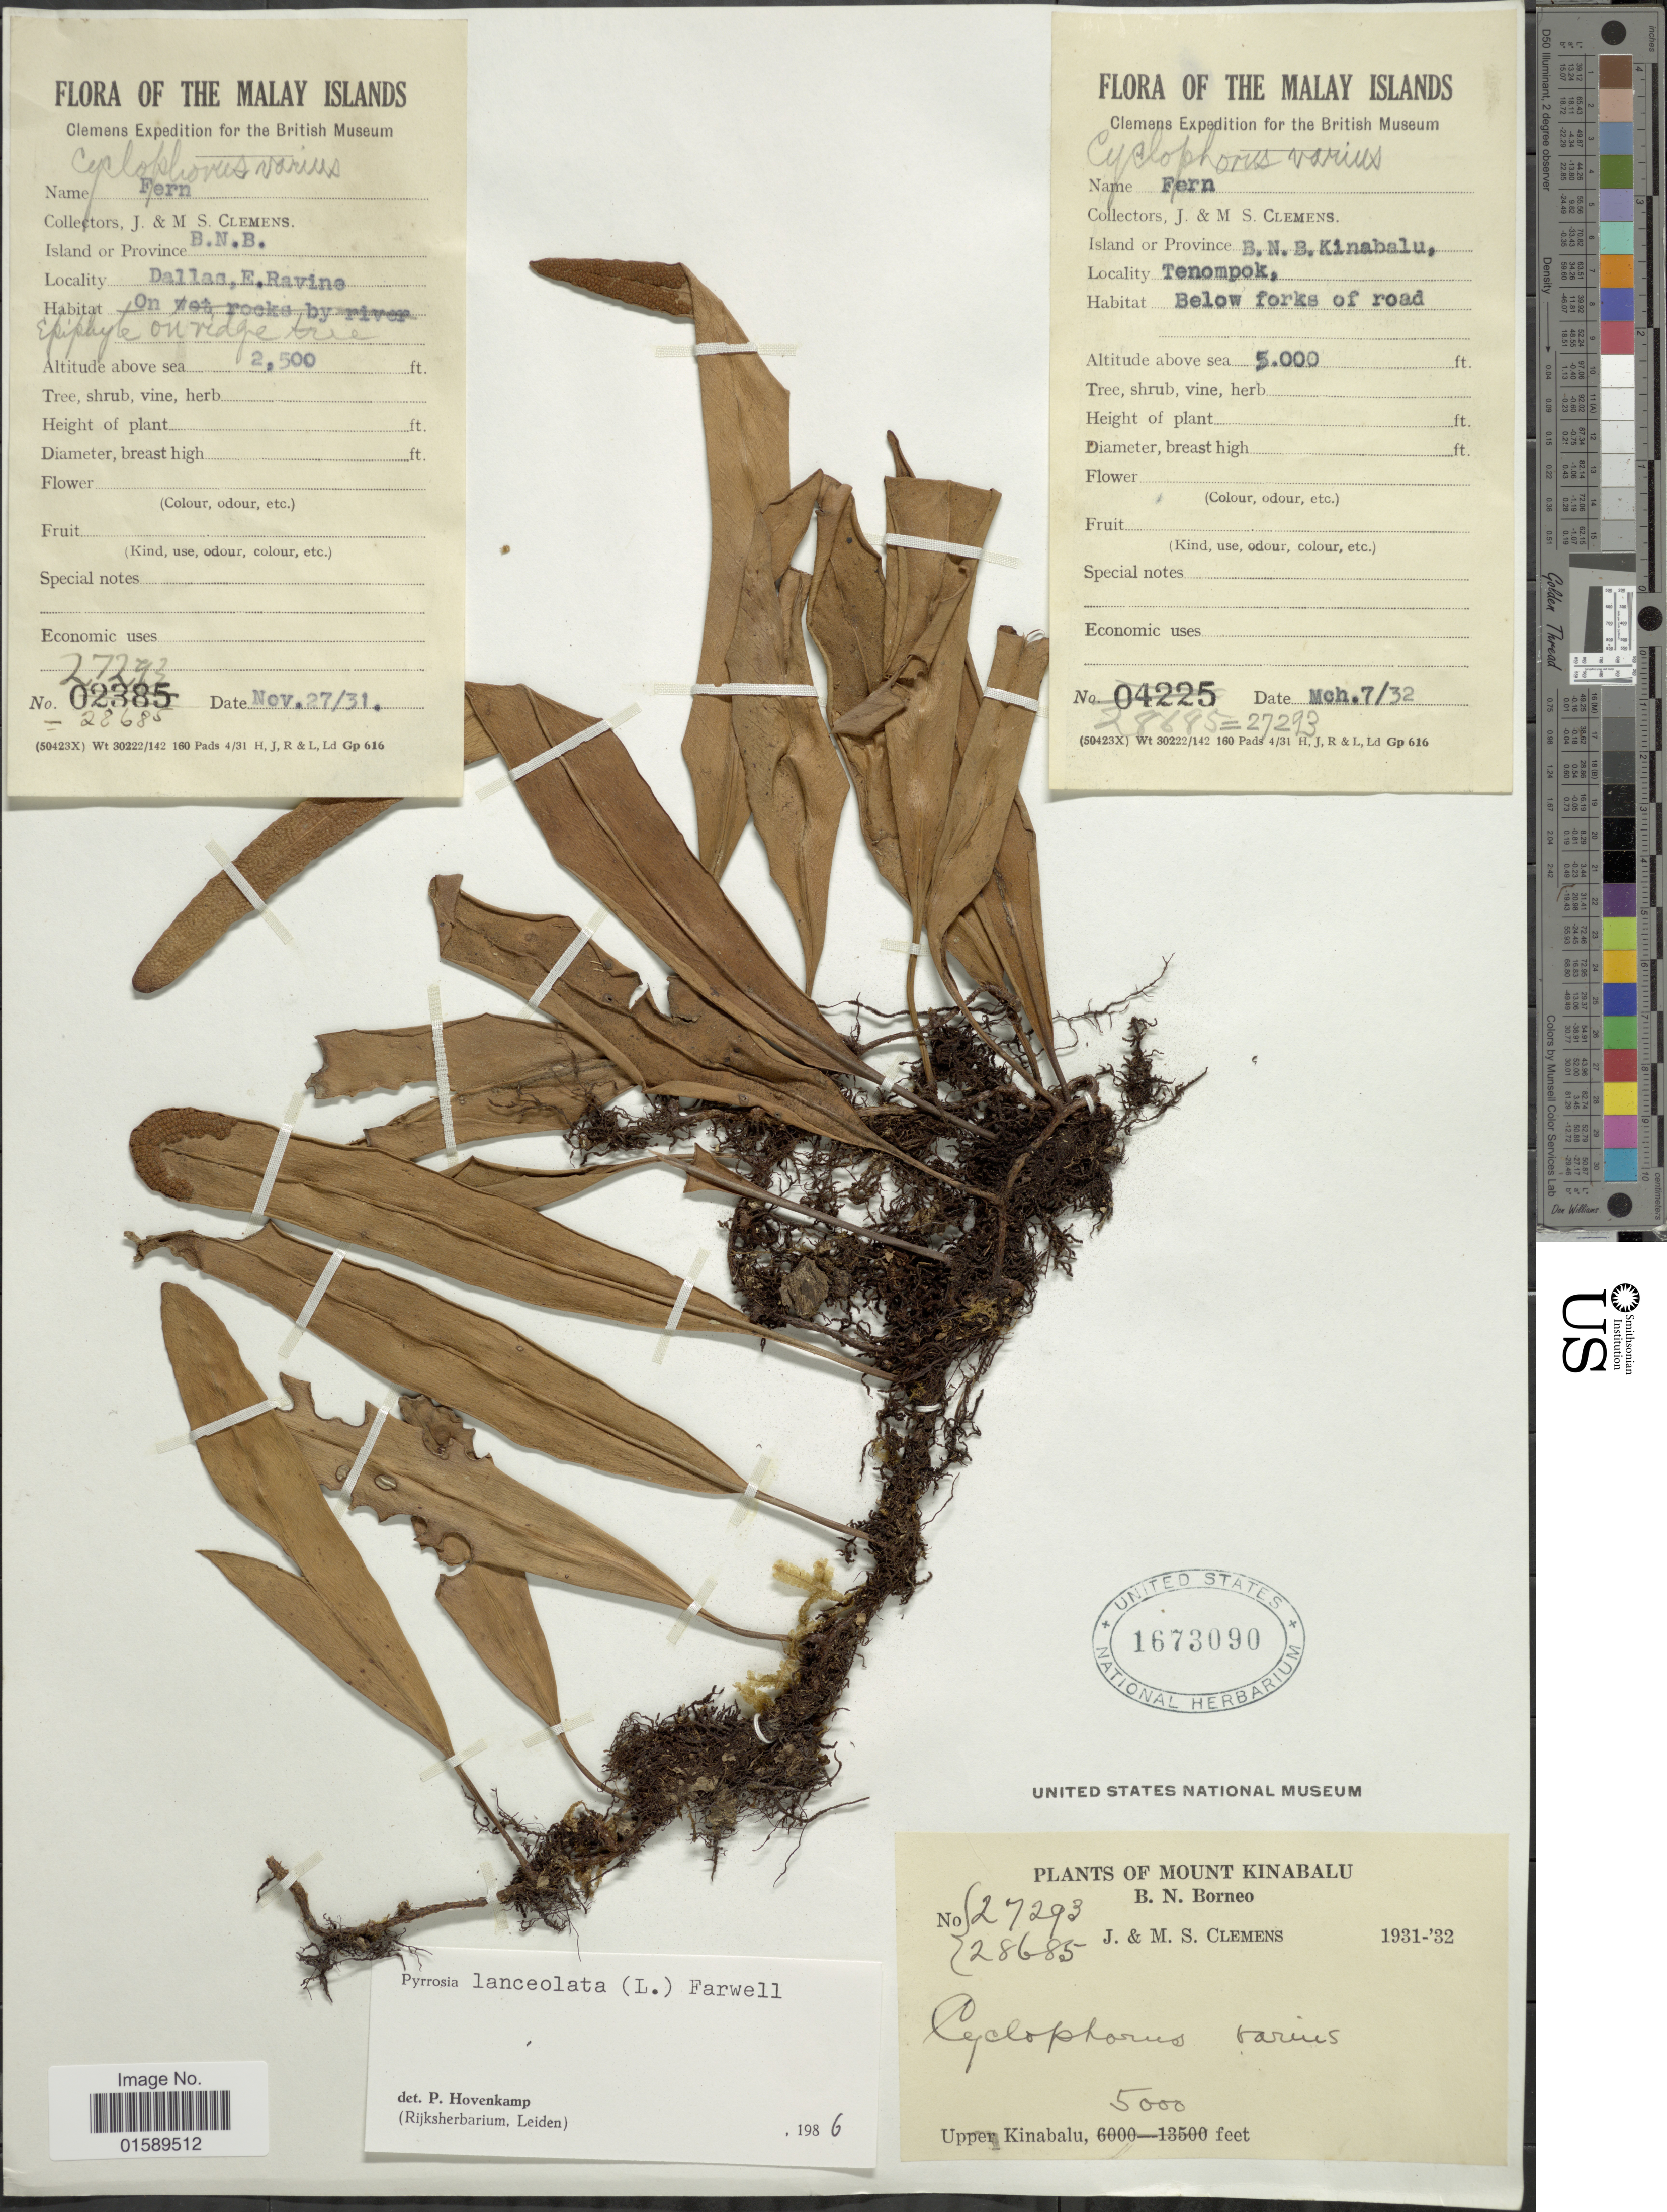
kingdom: Plantae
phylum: Tracheophyta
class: Polypodiopsida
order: Polypodiales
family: Polypodiaceae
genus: Pyrrosia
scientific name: Pyrrosia lanceolata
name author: (L.) Farw.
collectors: J. Clemens & M. S. Clemens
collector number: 28685*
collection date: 1932-03-07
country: Malaysia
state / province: Sabah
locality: Island or Province B.N.B. Kinabalu, Tenompok.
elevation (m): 1524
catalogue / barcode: US 1673090-2